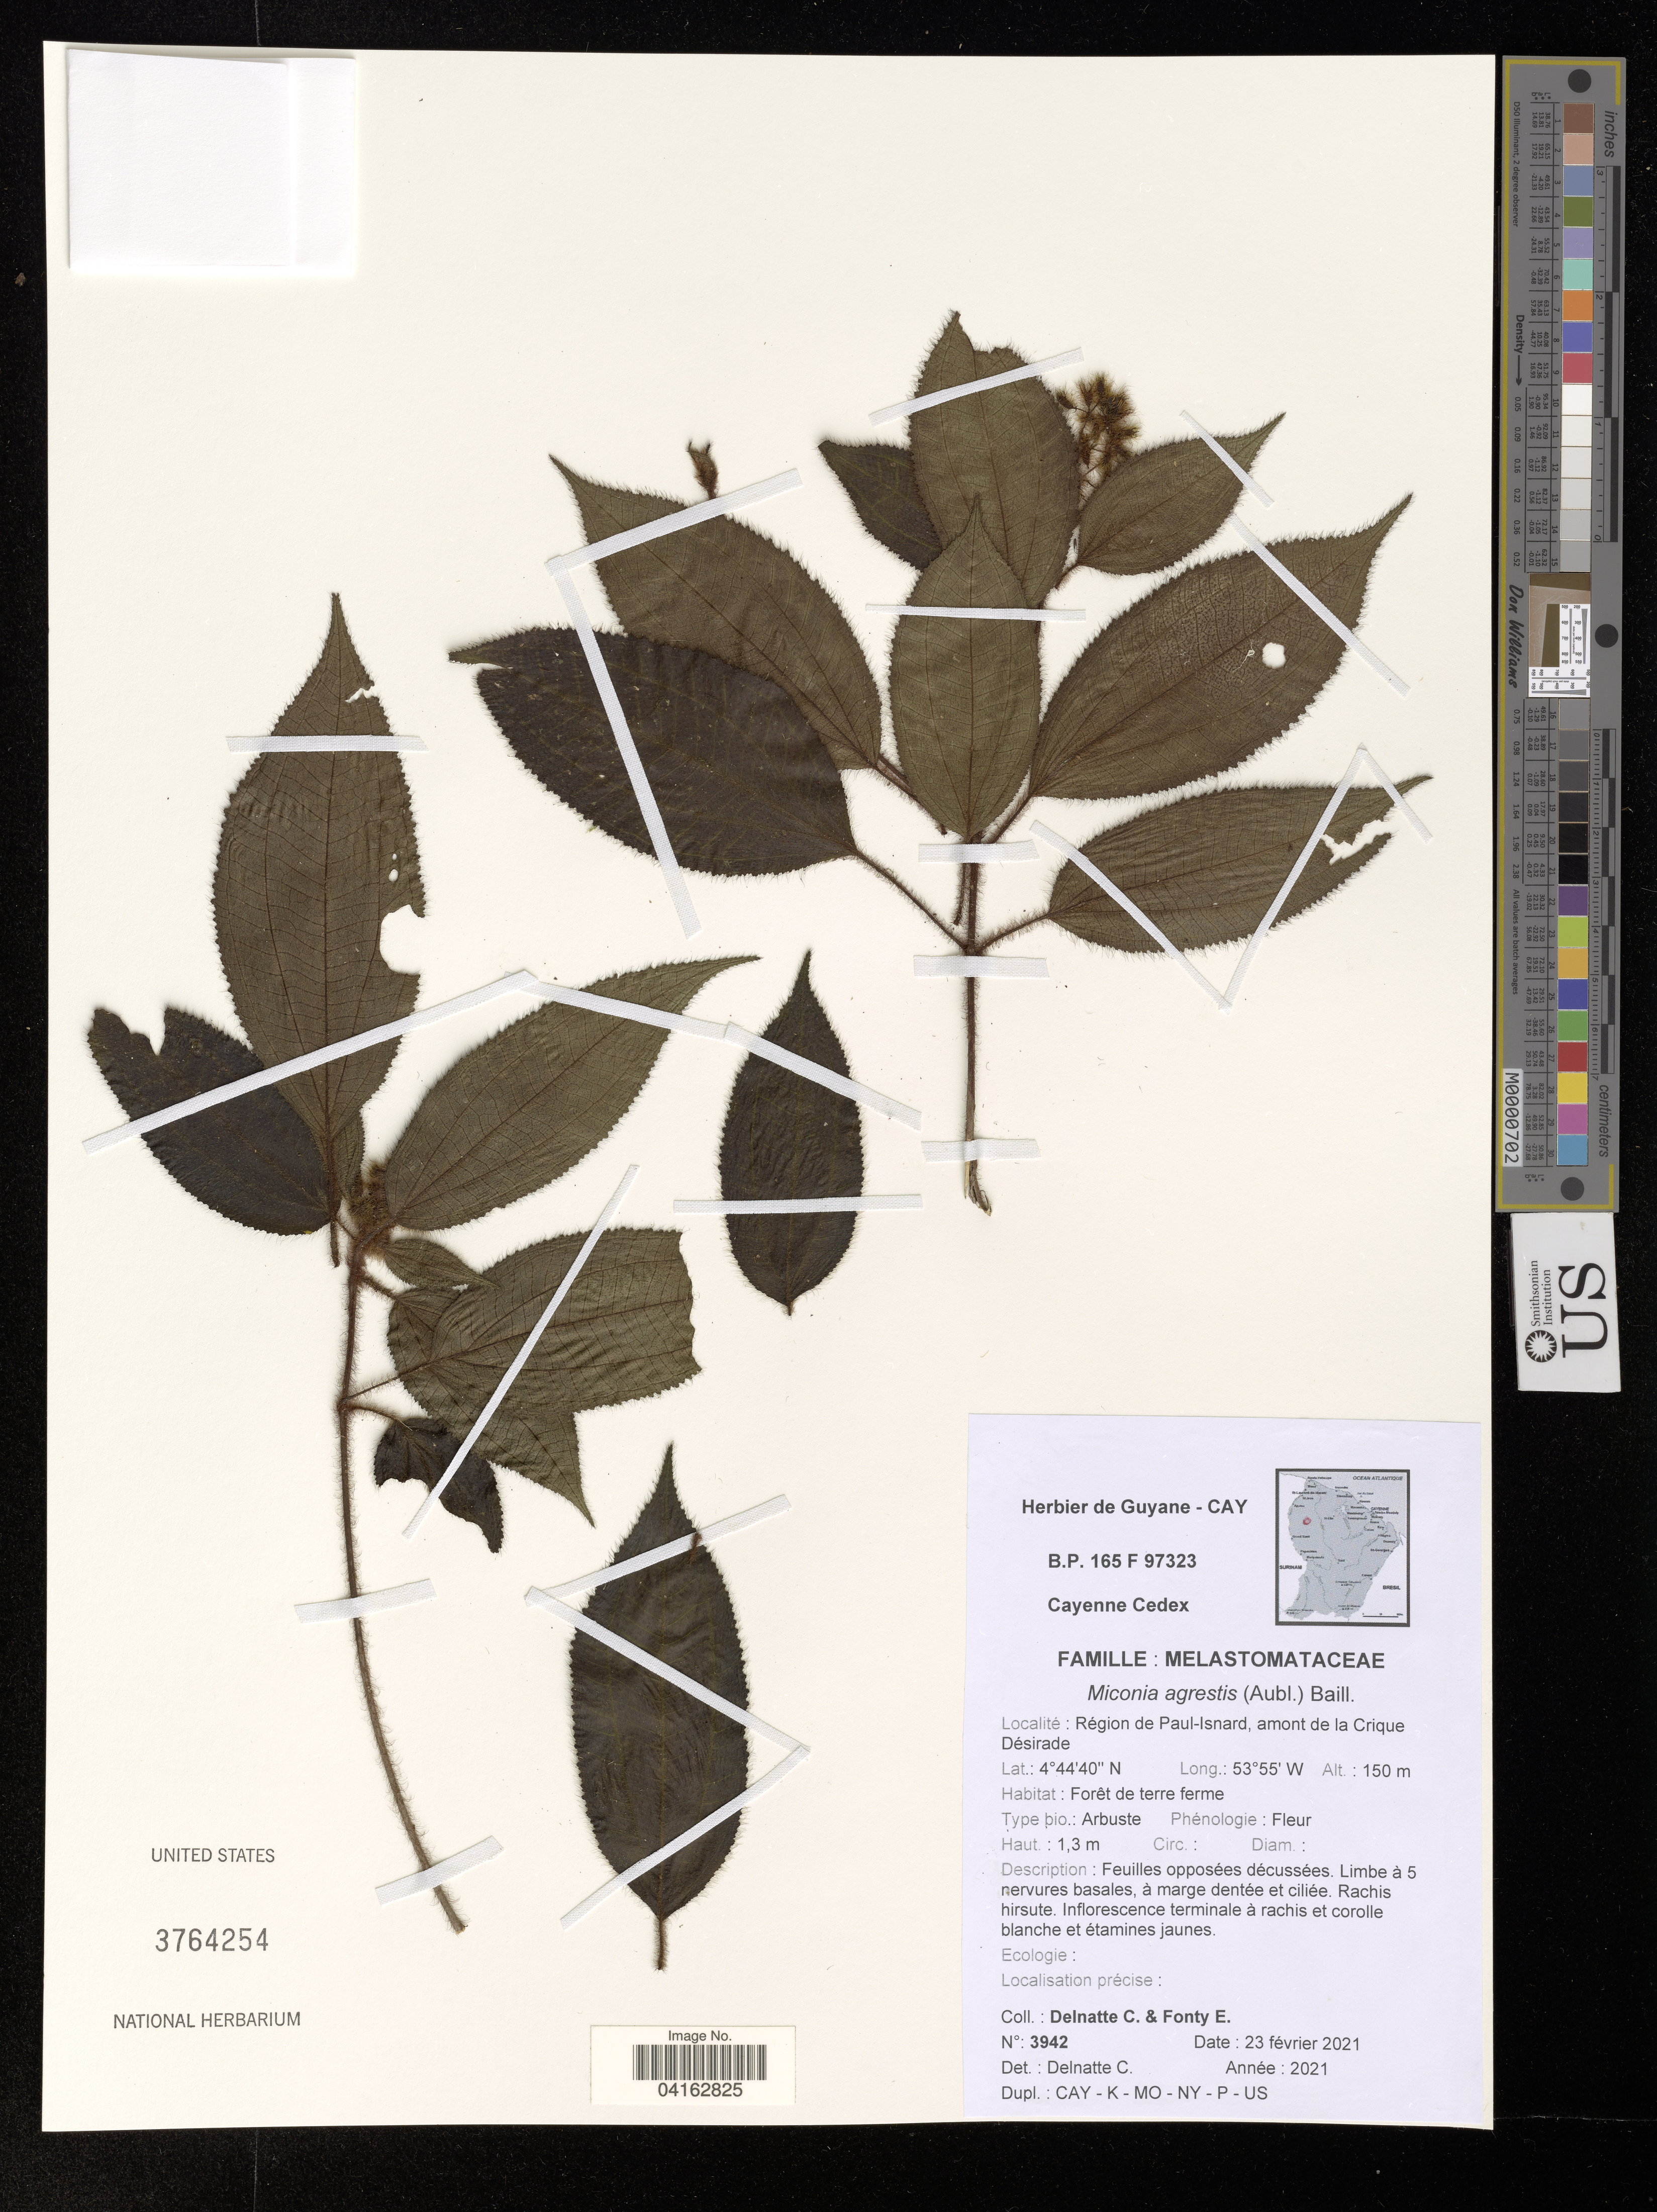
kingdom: Plantae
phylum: Tracheophyta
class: Magnoliopsida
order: Myrtales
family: Melastomataceae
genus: Miconia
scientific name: Miconia agrestis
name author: (Aubl.) Baill.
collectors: C. Delnatte & E. Fonty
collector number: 3942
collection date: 2021-02-23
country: French Guiana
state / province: Cayenne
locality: Région de Paul-Isnard, amont de la Crique Désirade.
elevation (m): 150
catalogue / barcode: US 3764254